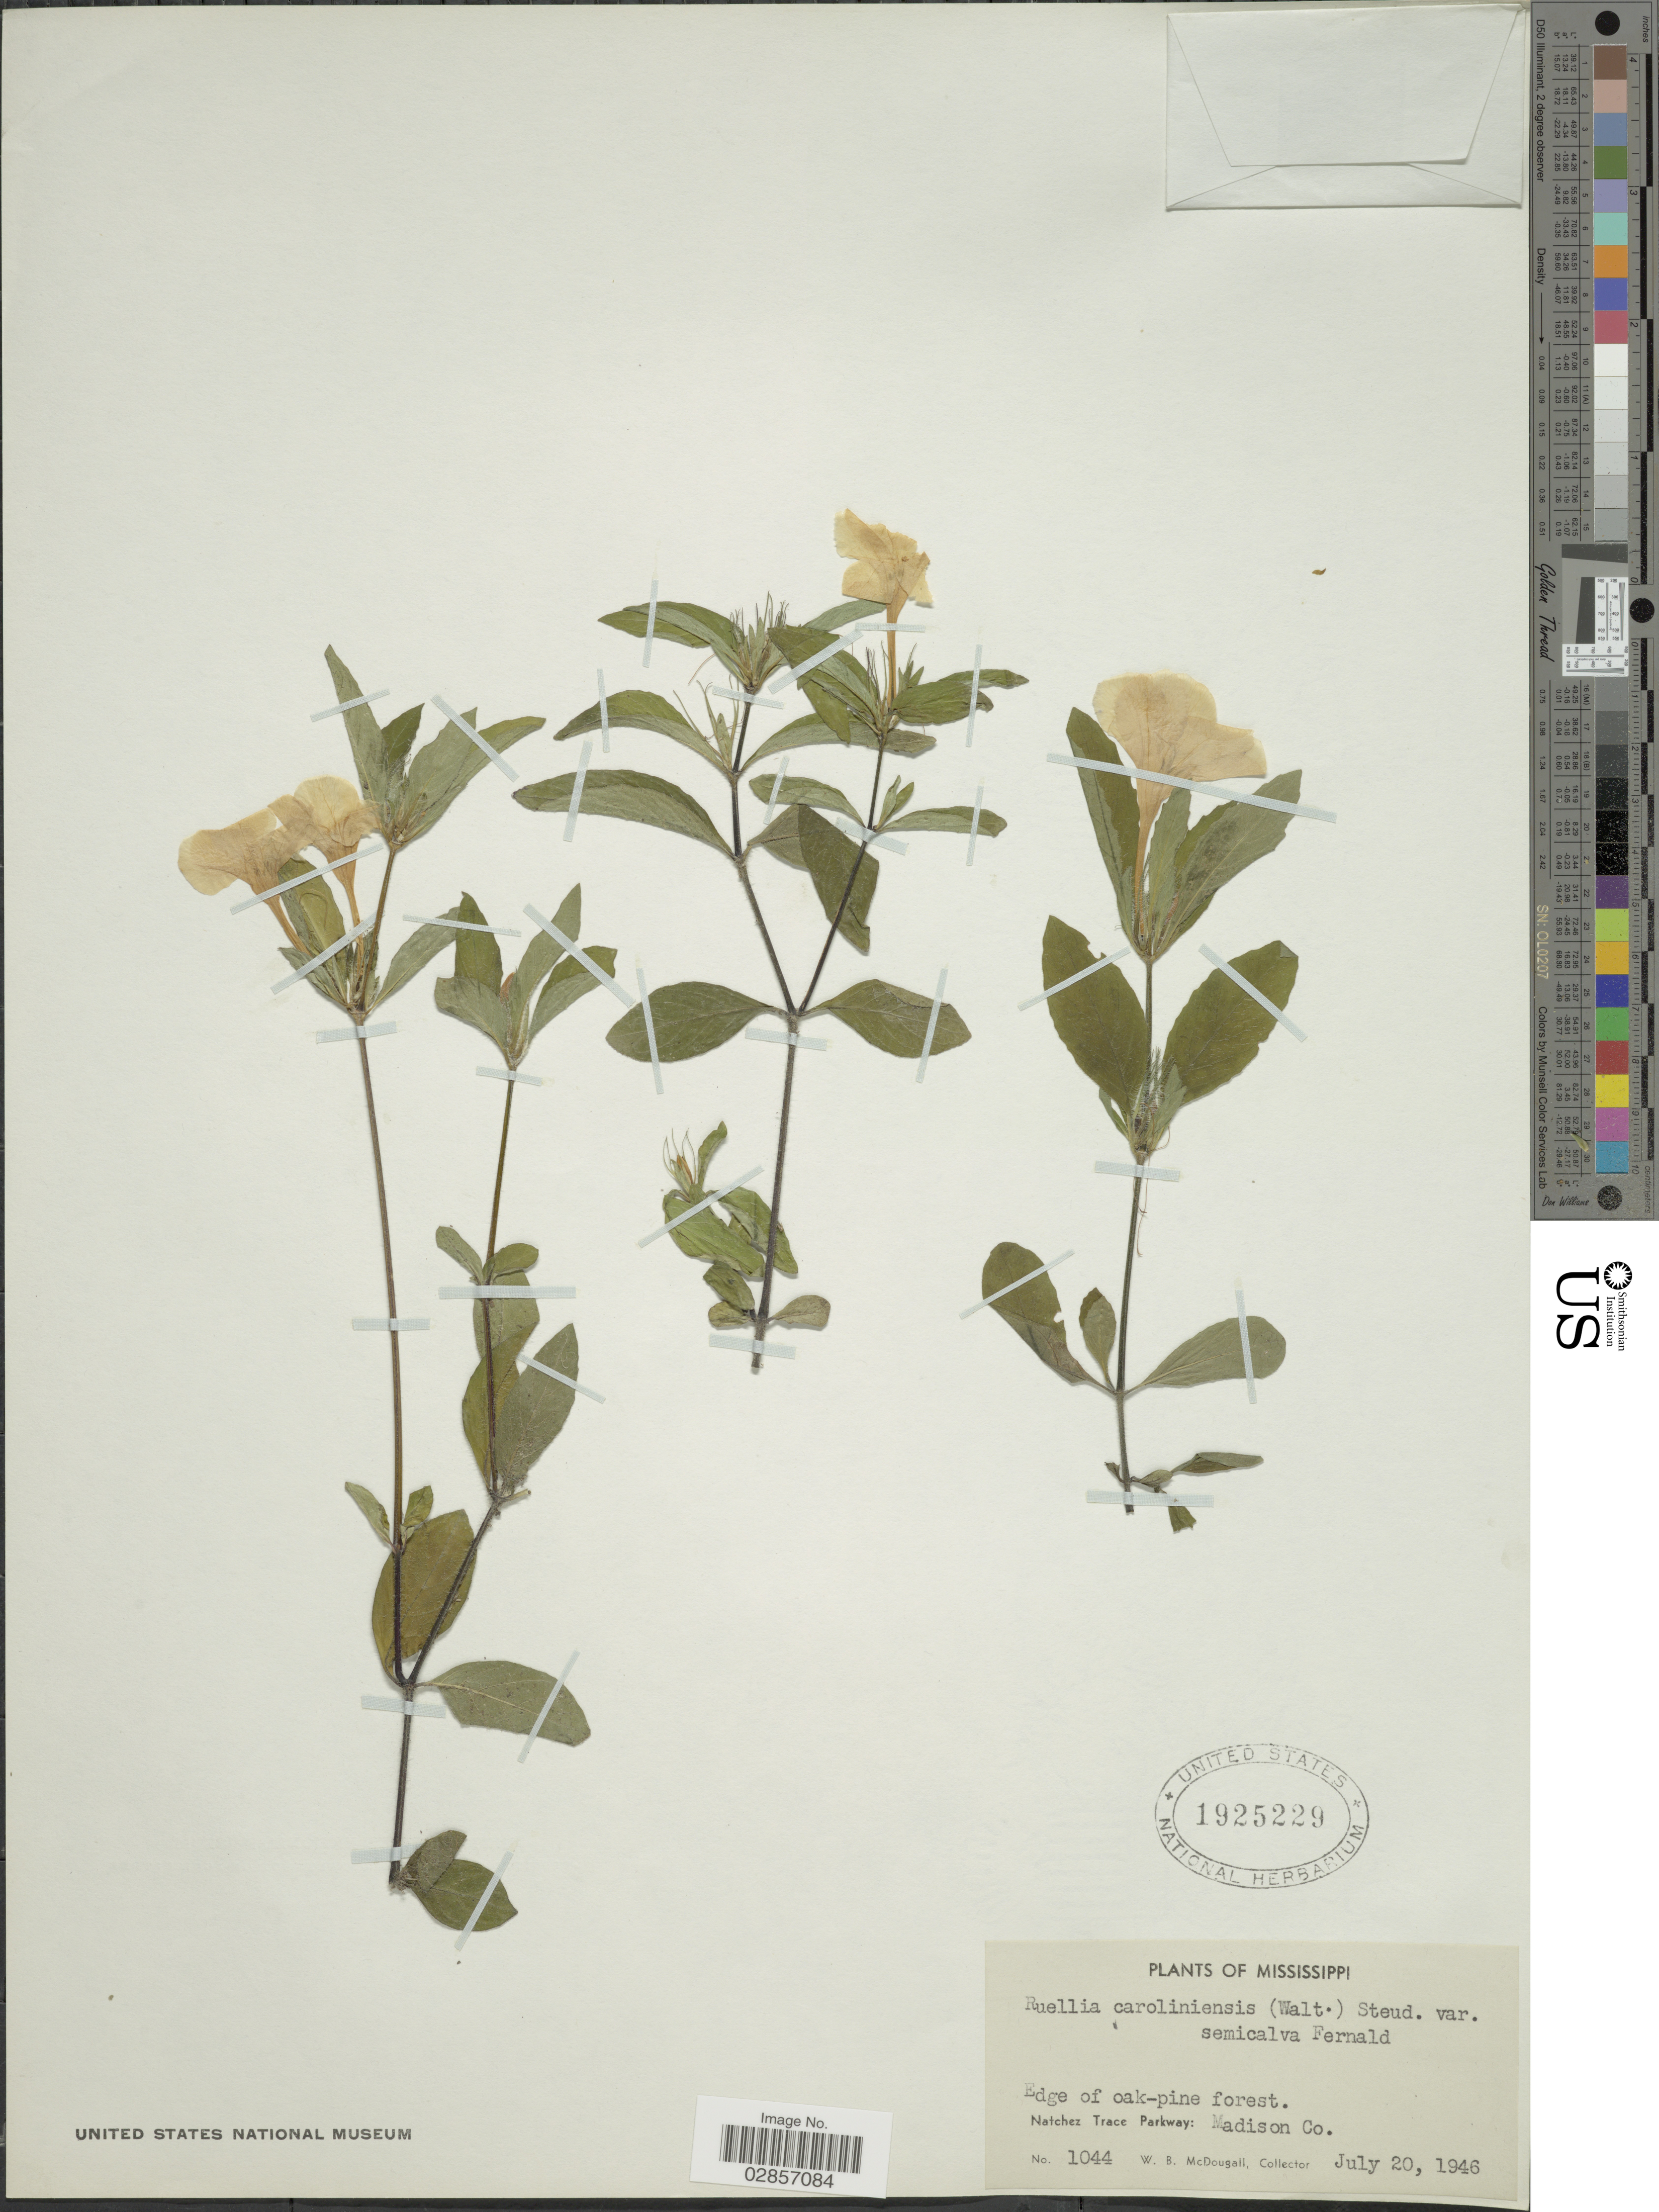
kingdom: Plantae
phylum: Tracheophyta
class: Magnoliopsida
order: Lamiales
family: Acanthaceae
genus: Ruellia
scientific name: Ruellia caroliniensis var. semicalva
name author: Fernald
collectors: W. B. McDougall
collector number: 1044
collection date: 1946-07-20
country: United States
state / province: Mississippi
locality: Edge of oak-pine forest. Natchez Trace Parkway: Madison Co.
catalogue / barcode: US 1925229